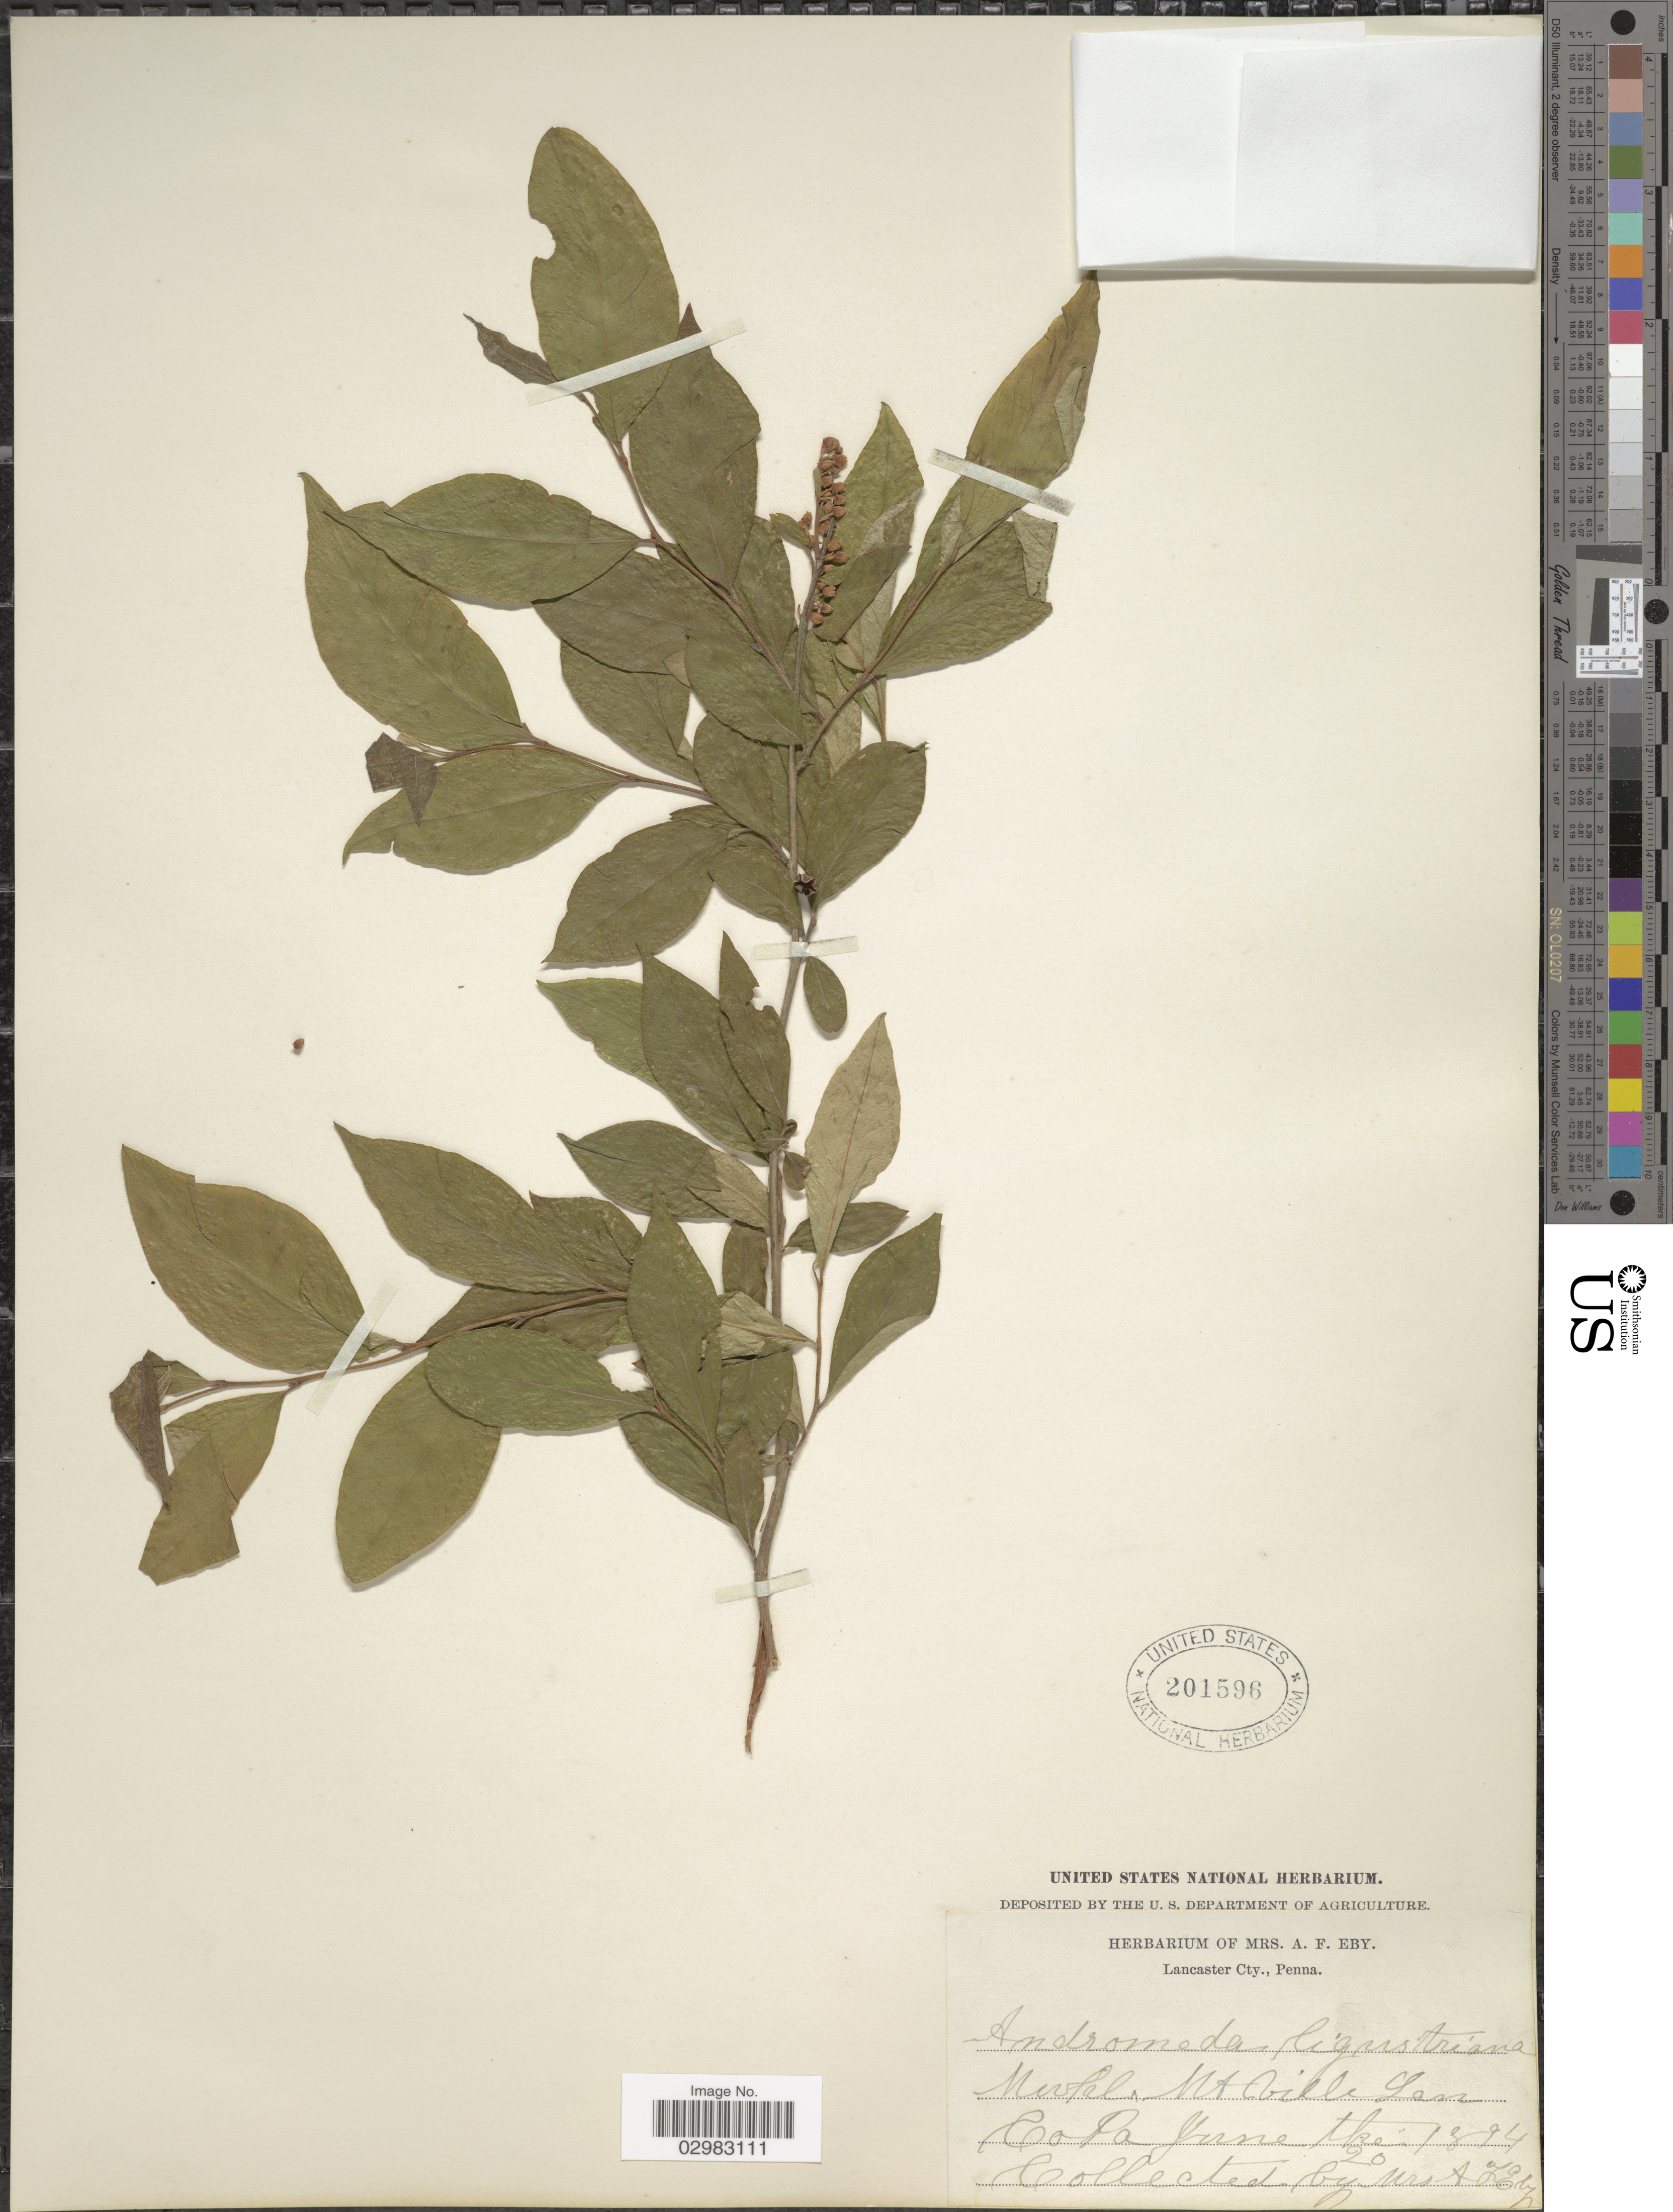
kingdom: Plantae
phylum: Tracheophyta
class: Magnoliopsida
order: Ericales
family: Ericaceae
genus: Lyonia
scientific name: Lyonia ligustrina var. ligustrina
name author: (L.) DC.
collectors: Mrs. A. F. Eby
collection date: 1894-06-20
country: United States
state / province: Pennsylvania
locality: Merfals [interpreted] Mt. Ville Lan Co Pa.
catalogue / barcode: US 201596